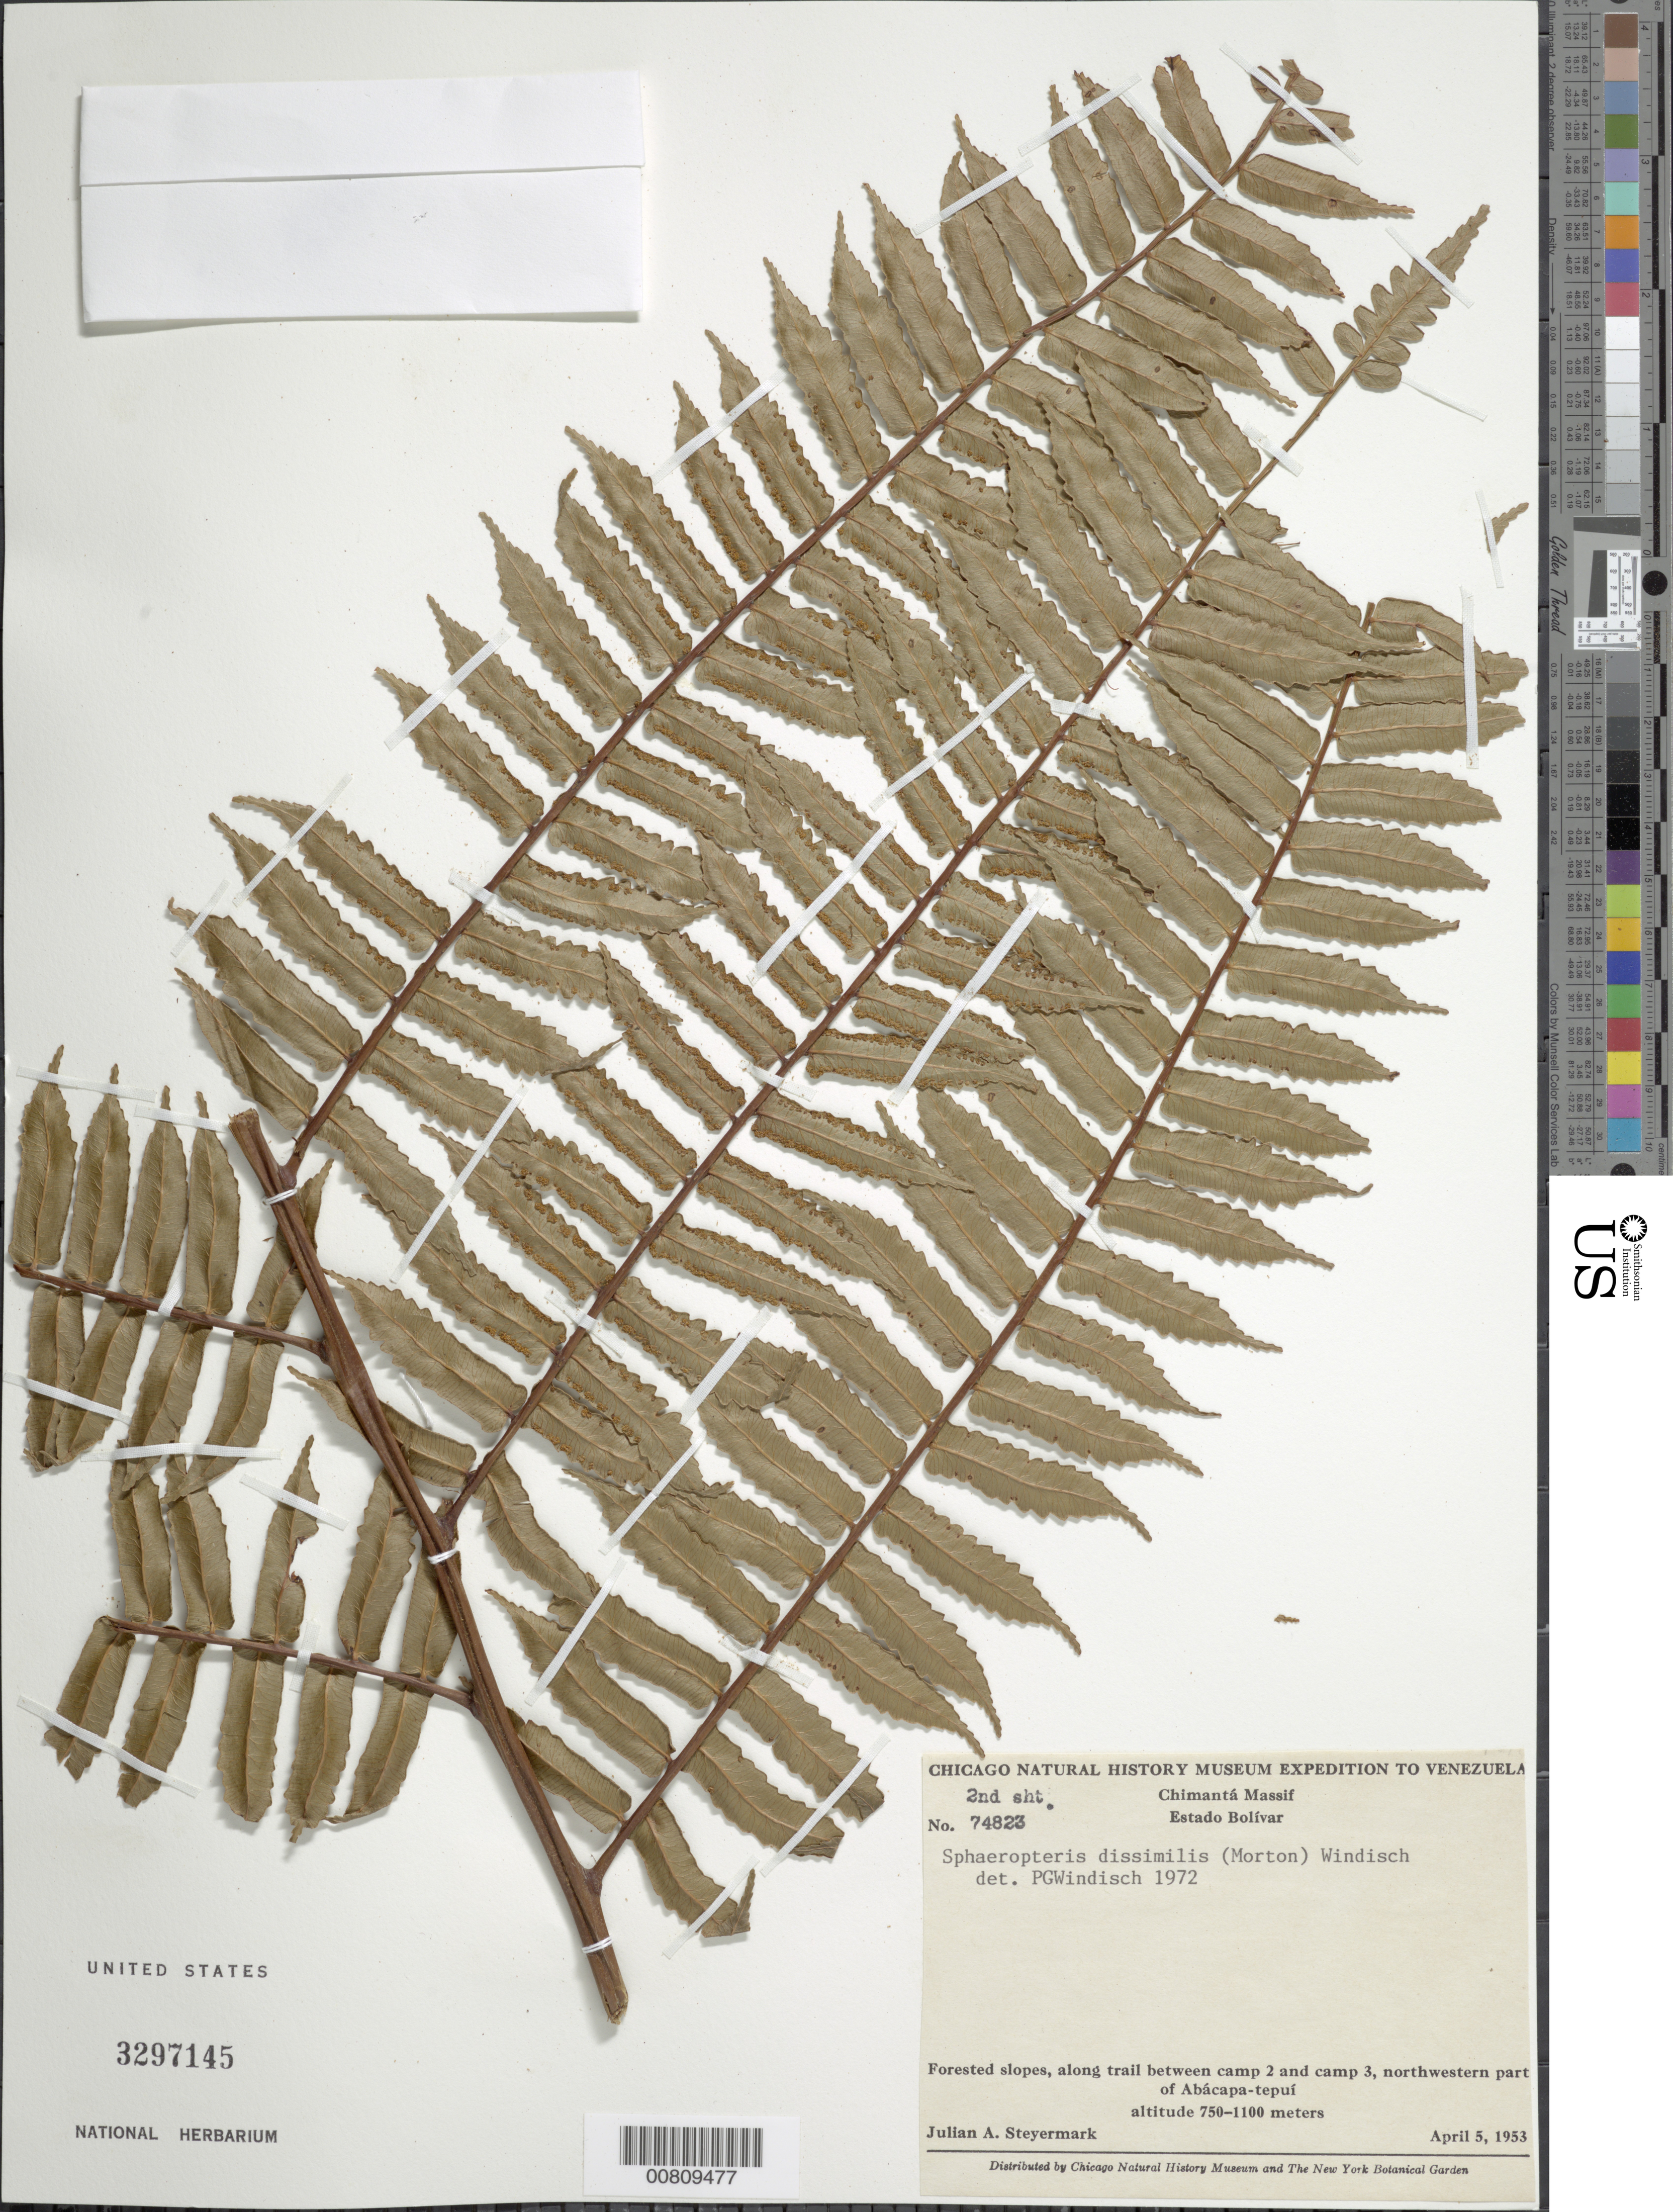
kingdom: Plantae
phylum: Tracheophyta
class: Polypodiopsida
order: Cyatheales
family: Cyatheaceae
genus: Cyathea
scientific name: Cyathea dissimilis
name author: (C.V. Morton) Stolze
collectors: J. Steyermark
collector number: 74823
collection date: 1953-04-05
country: Venezuela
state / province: Bolivar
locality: Chimantá Massif. Estado Bolívar. Forested slopes, along trail between camp 2 and camp 3, northwestern part of Abácapa-tepuí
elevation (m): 750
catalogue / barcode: US 3297145